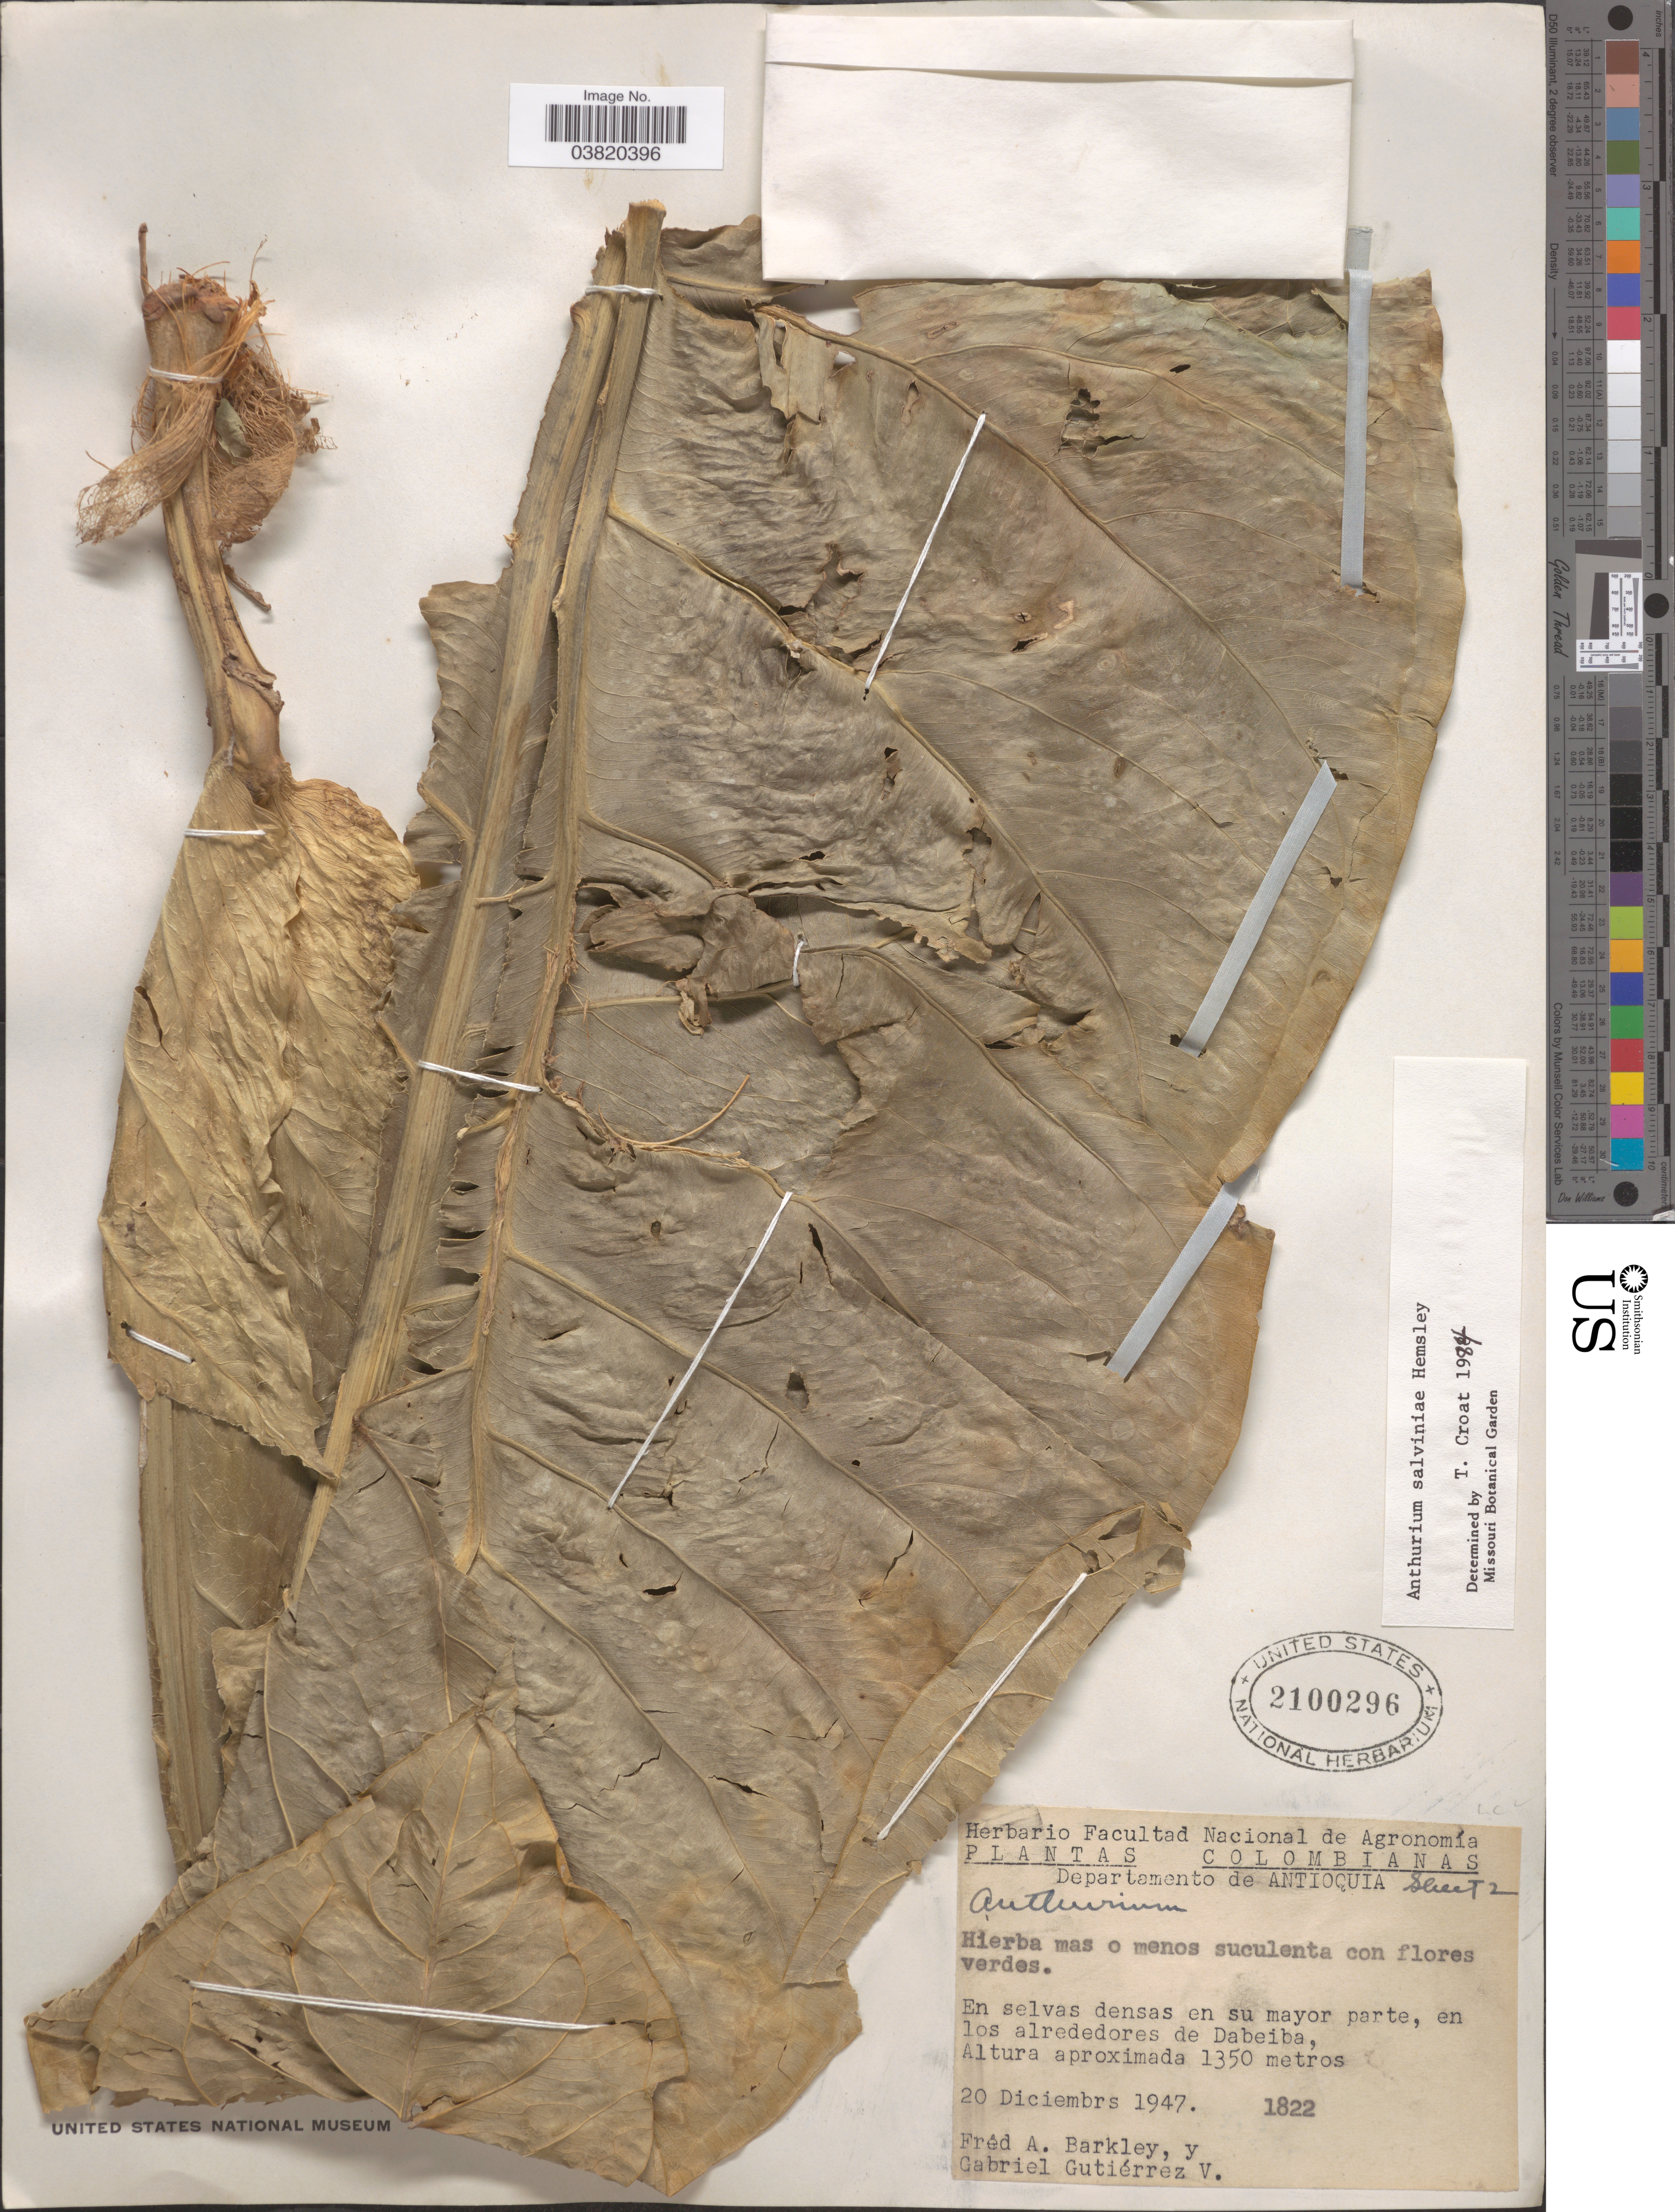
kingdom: Plantae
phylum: Tracheophyta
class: Liliopsida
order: Alismatales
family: Araceae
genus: Anthurium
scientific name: Anthurium salvinii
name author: Hemsl.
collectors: F. A. Barkley & G. Gutiérrez V.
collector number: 1822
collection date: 1947-12-20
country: Colombia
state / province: Antioquia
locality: Departamento de Antioquia. En los alrededores de Dabeiba.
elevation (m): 1350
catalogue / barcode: US 21400296